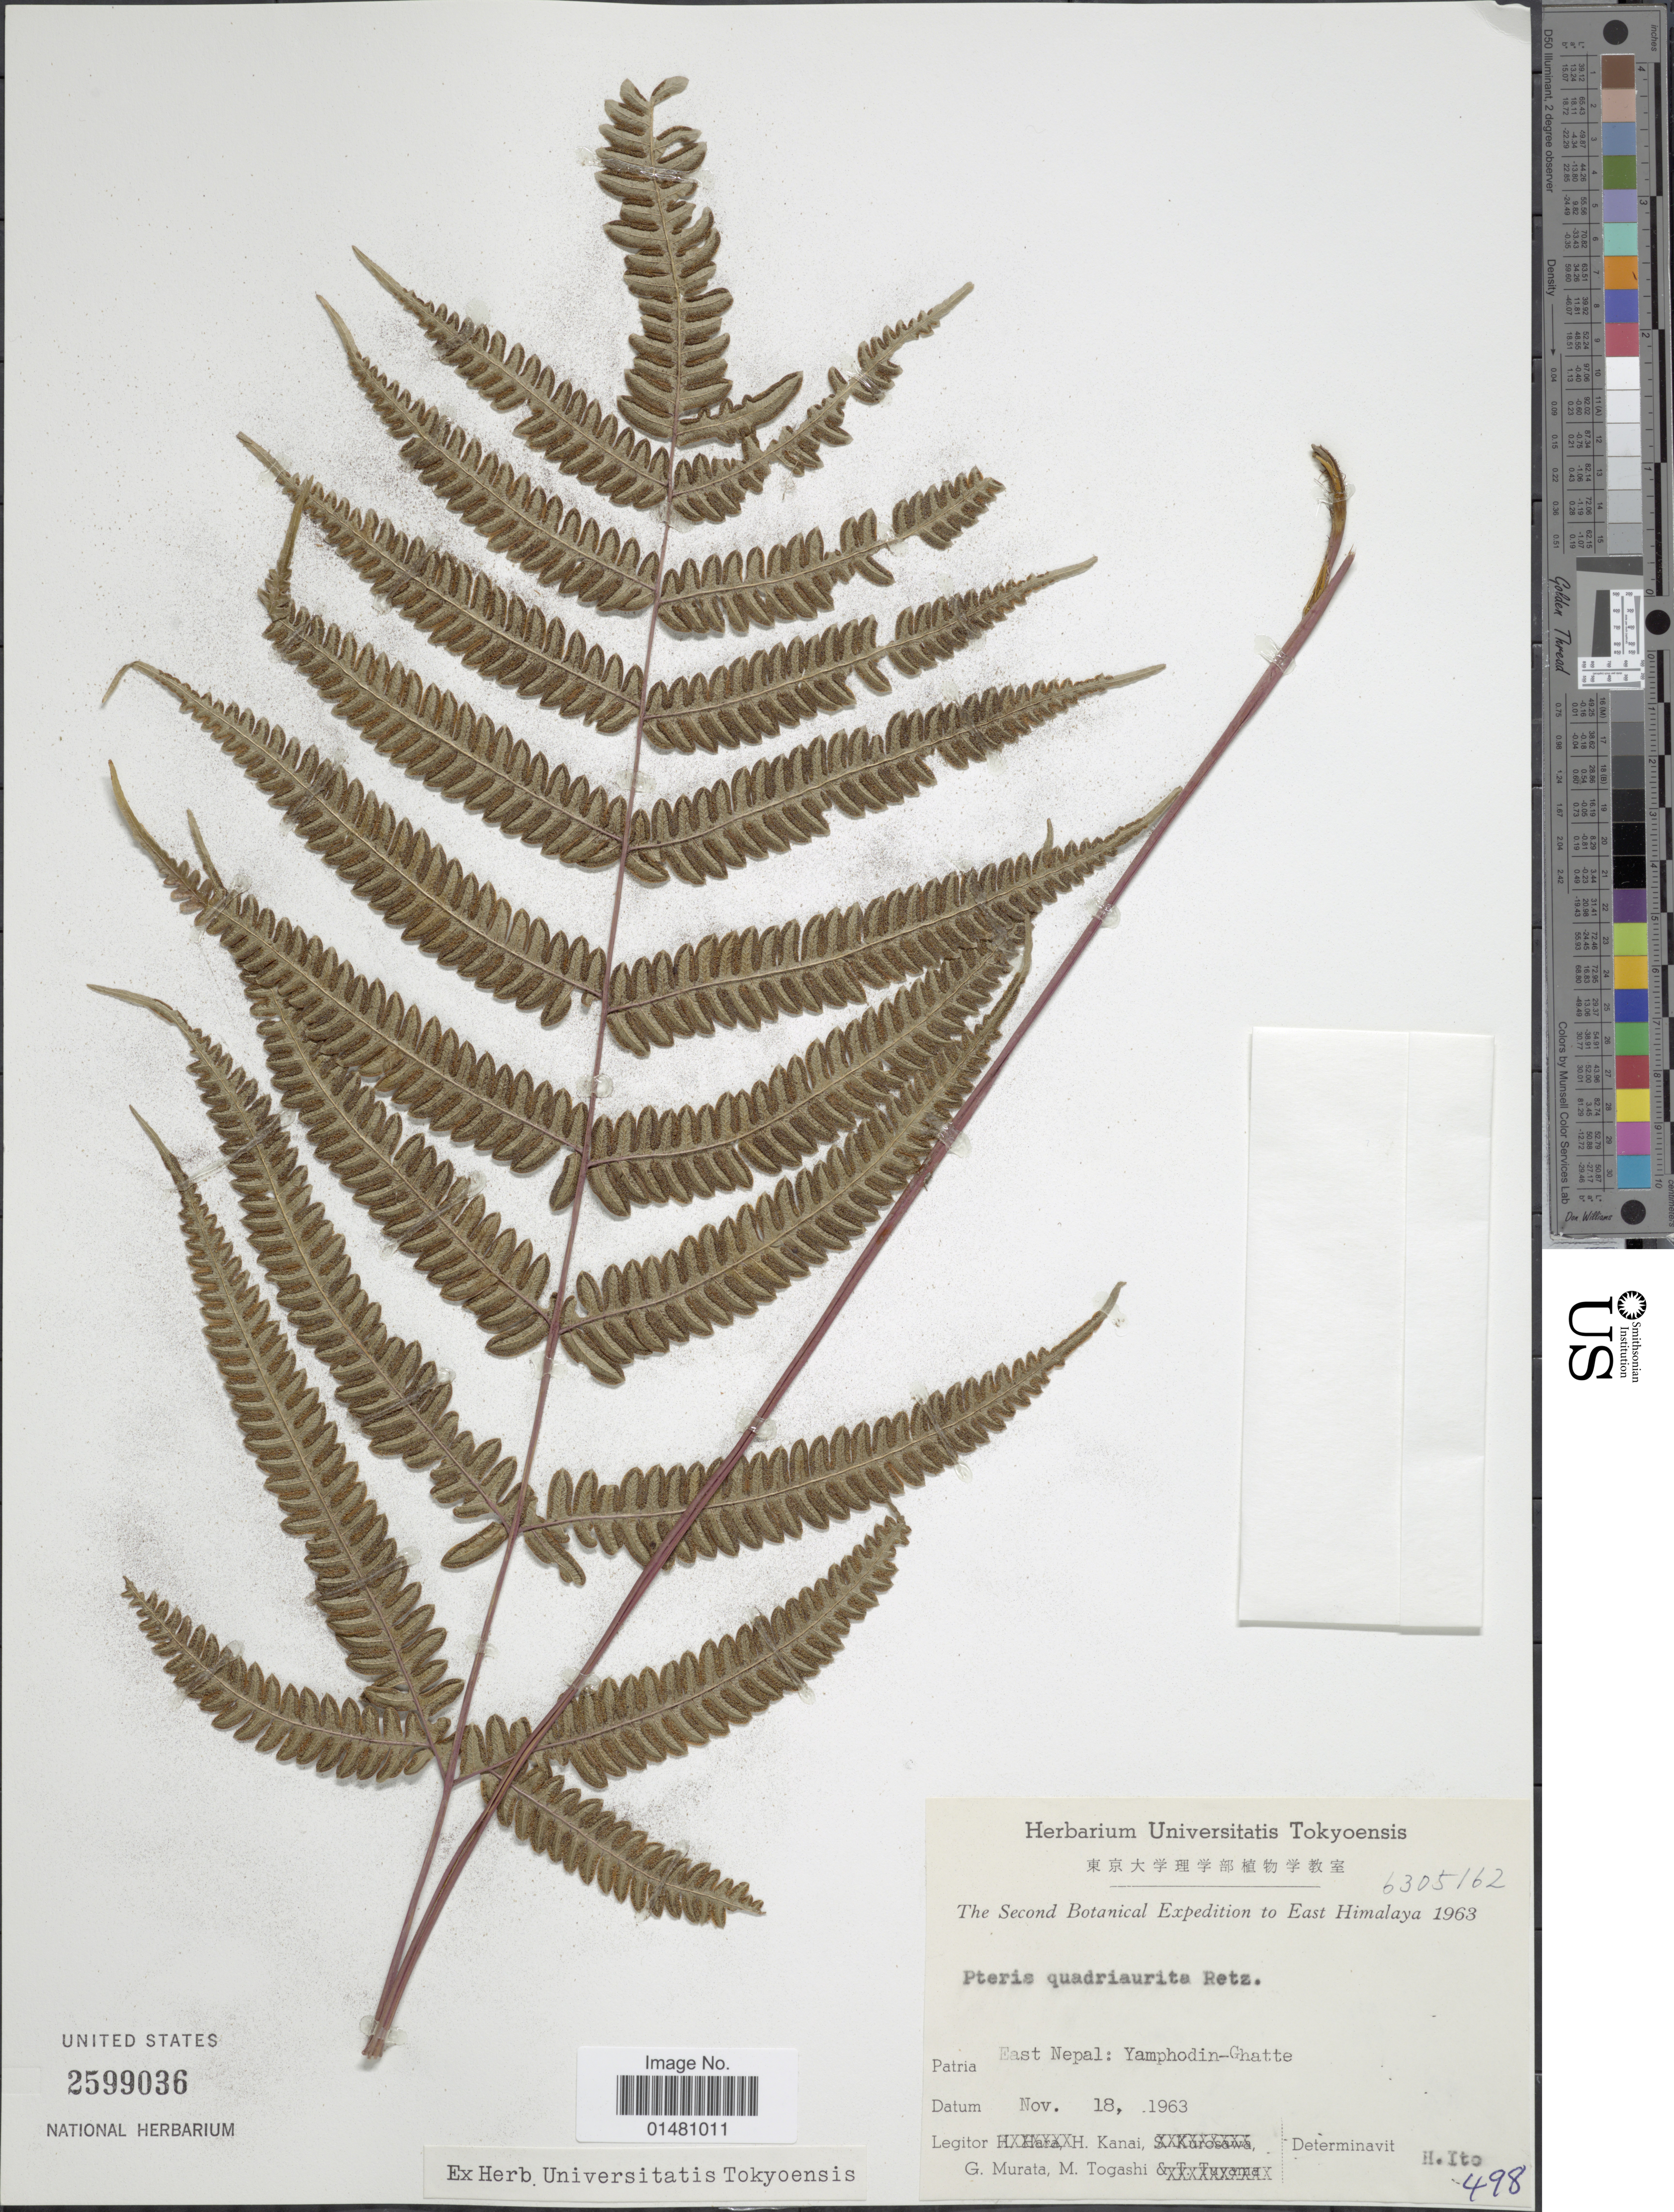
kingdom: Plantae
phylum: Tracheophyta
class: Polypodiopsida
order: Polypodiales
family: Pteridaceae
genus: Pteris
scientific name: Pteris quadriaurita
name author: Retz.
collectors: H. Kanai, G. Murata & M. Togashi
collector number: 63015162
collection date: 1963-11-18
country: Nepal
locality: East Nepal: Yamphodin-Ghatte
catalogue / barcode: US 2599036